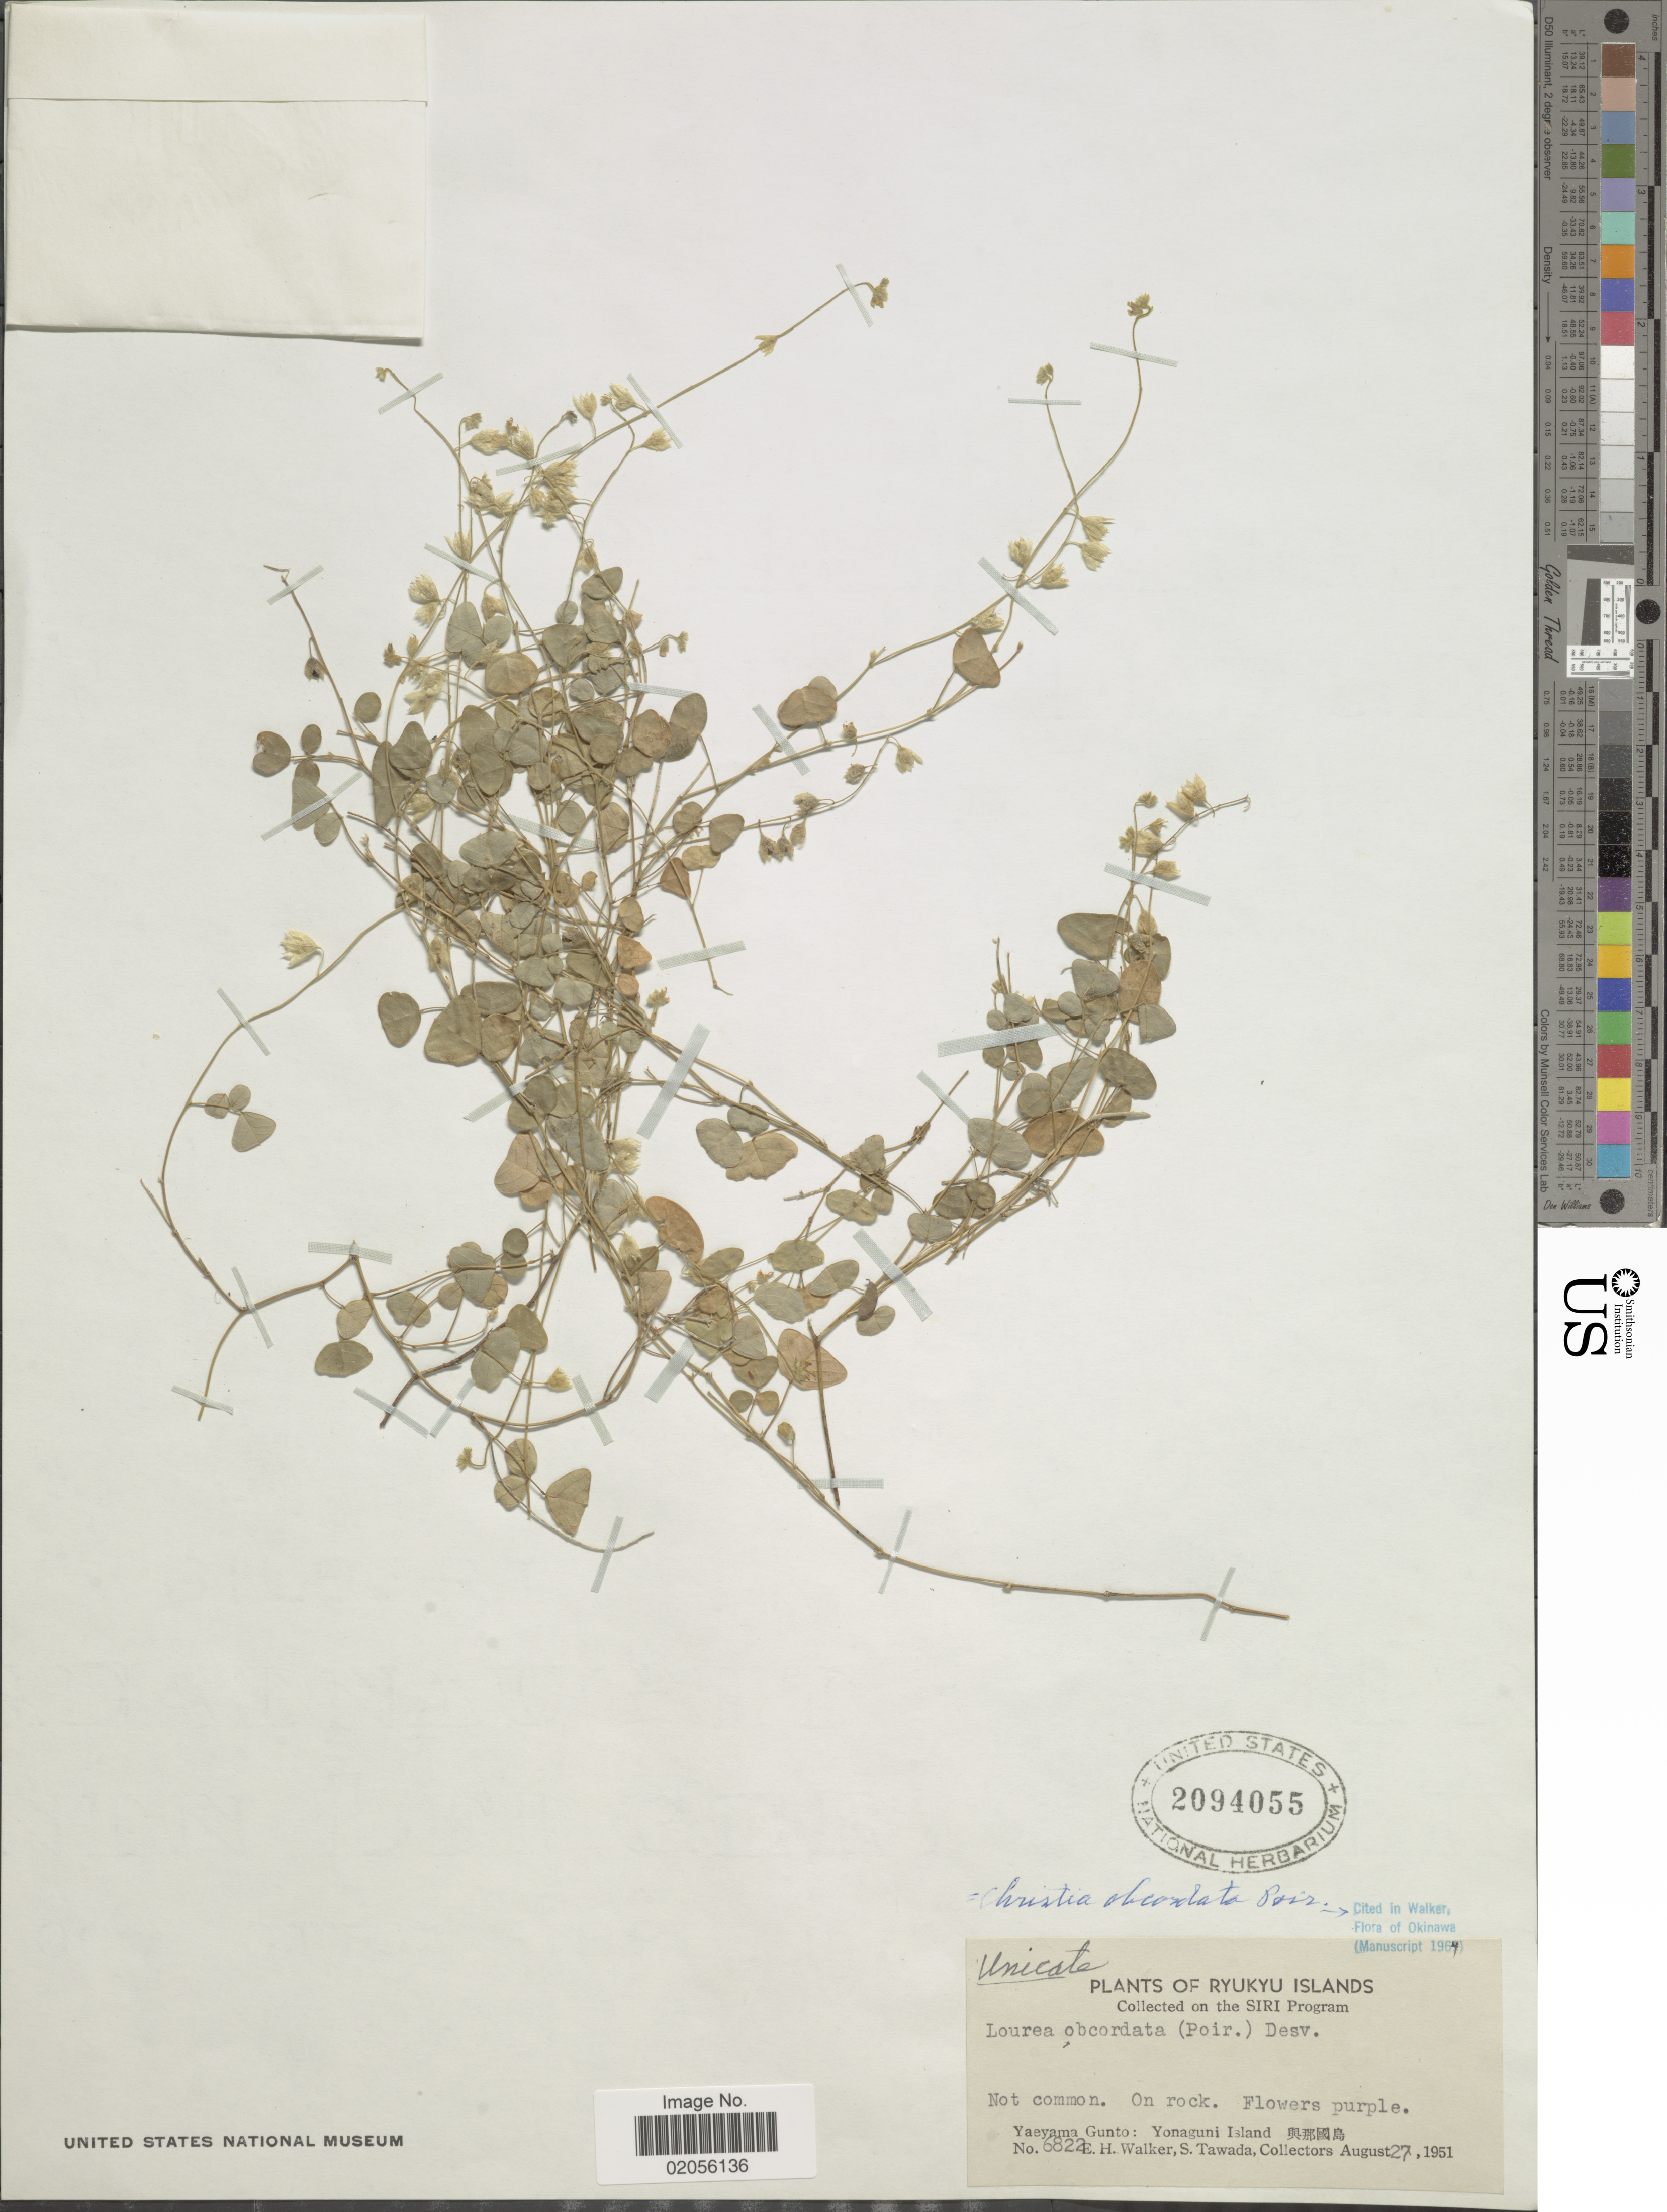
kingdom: Plantae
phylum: Tracheophyta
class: Magnoliopsida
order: Fabales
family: Fabaceae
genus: Lourea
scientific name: Lourea obcordata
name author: (Poir.) Desv.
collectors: E. H. Walker & S. Tawada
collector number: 6822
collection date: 1951-08-27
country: Japan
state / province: Okinawa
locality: Ryukyu Islands. Yaeyama Gunto: Yonaguni Island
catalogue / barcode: US 2094055